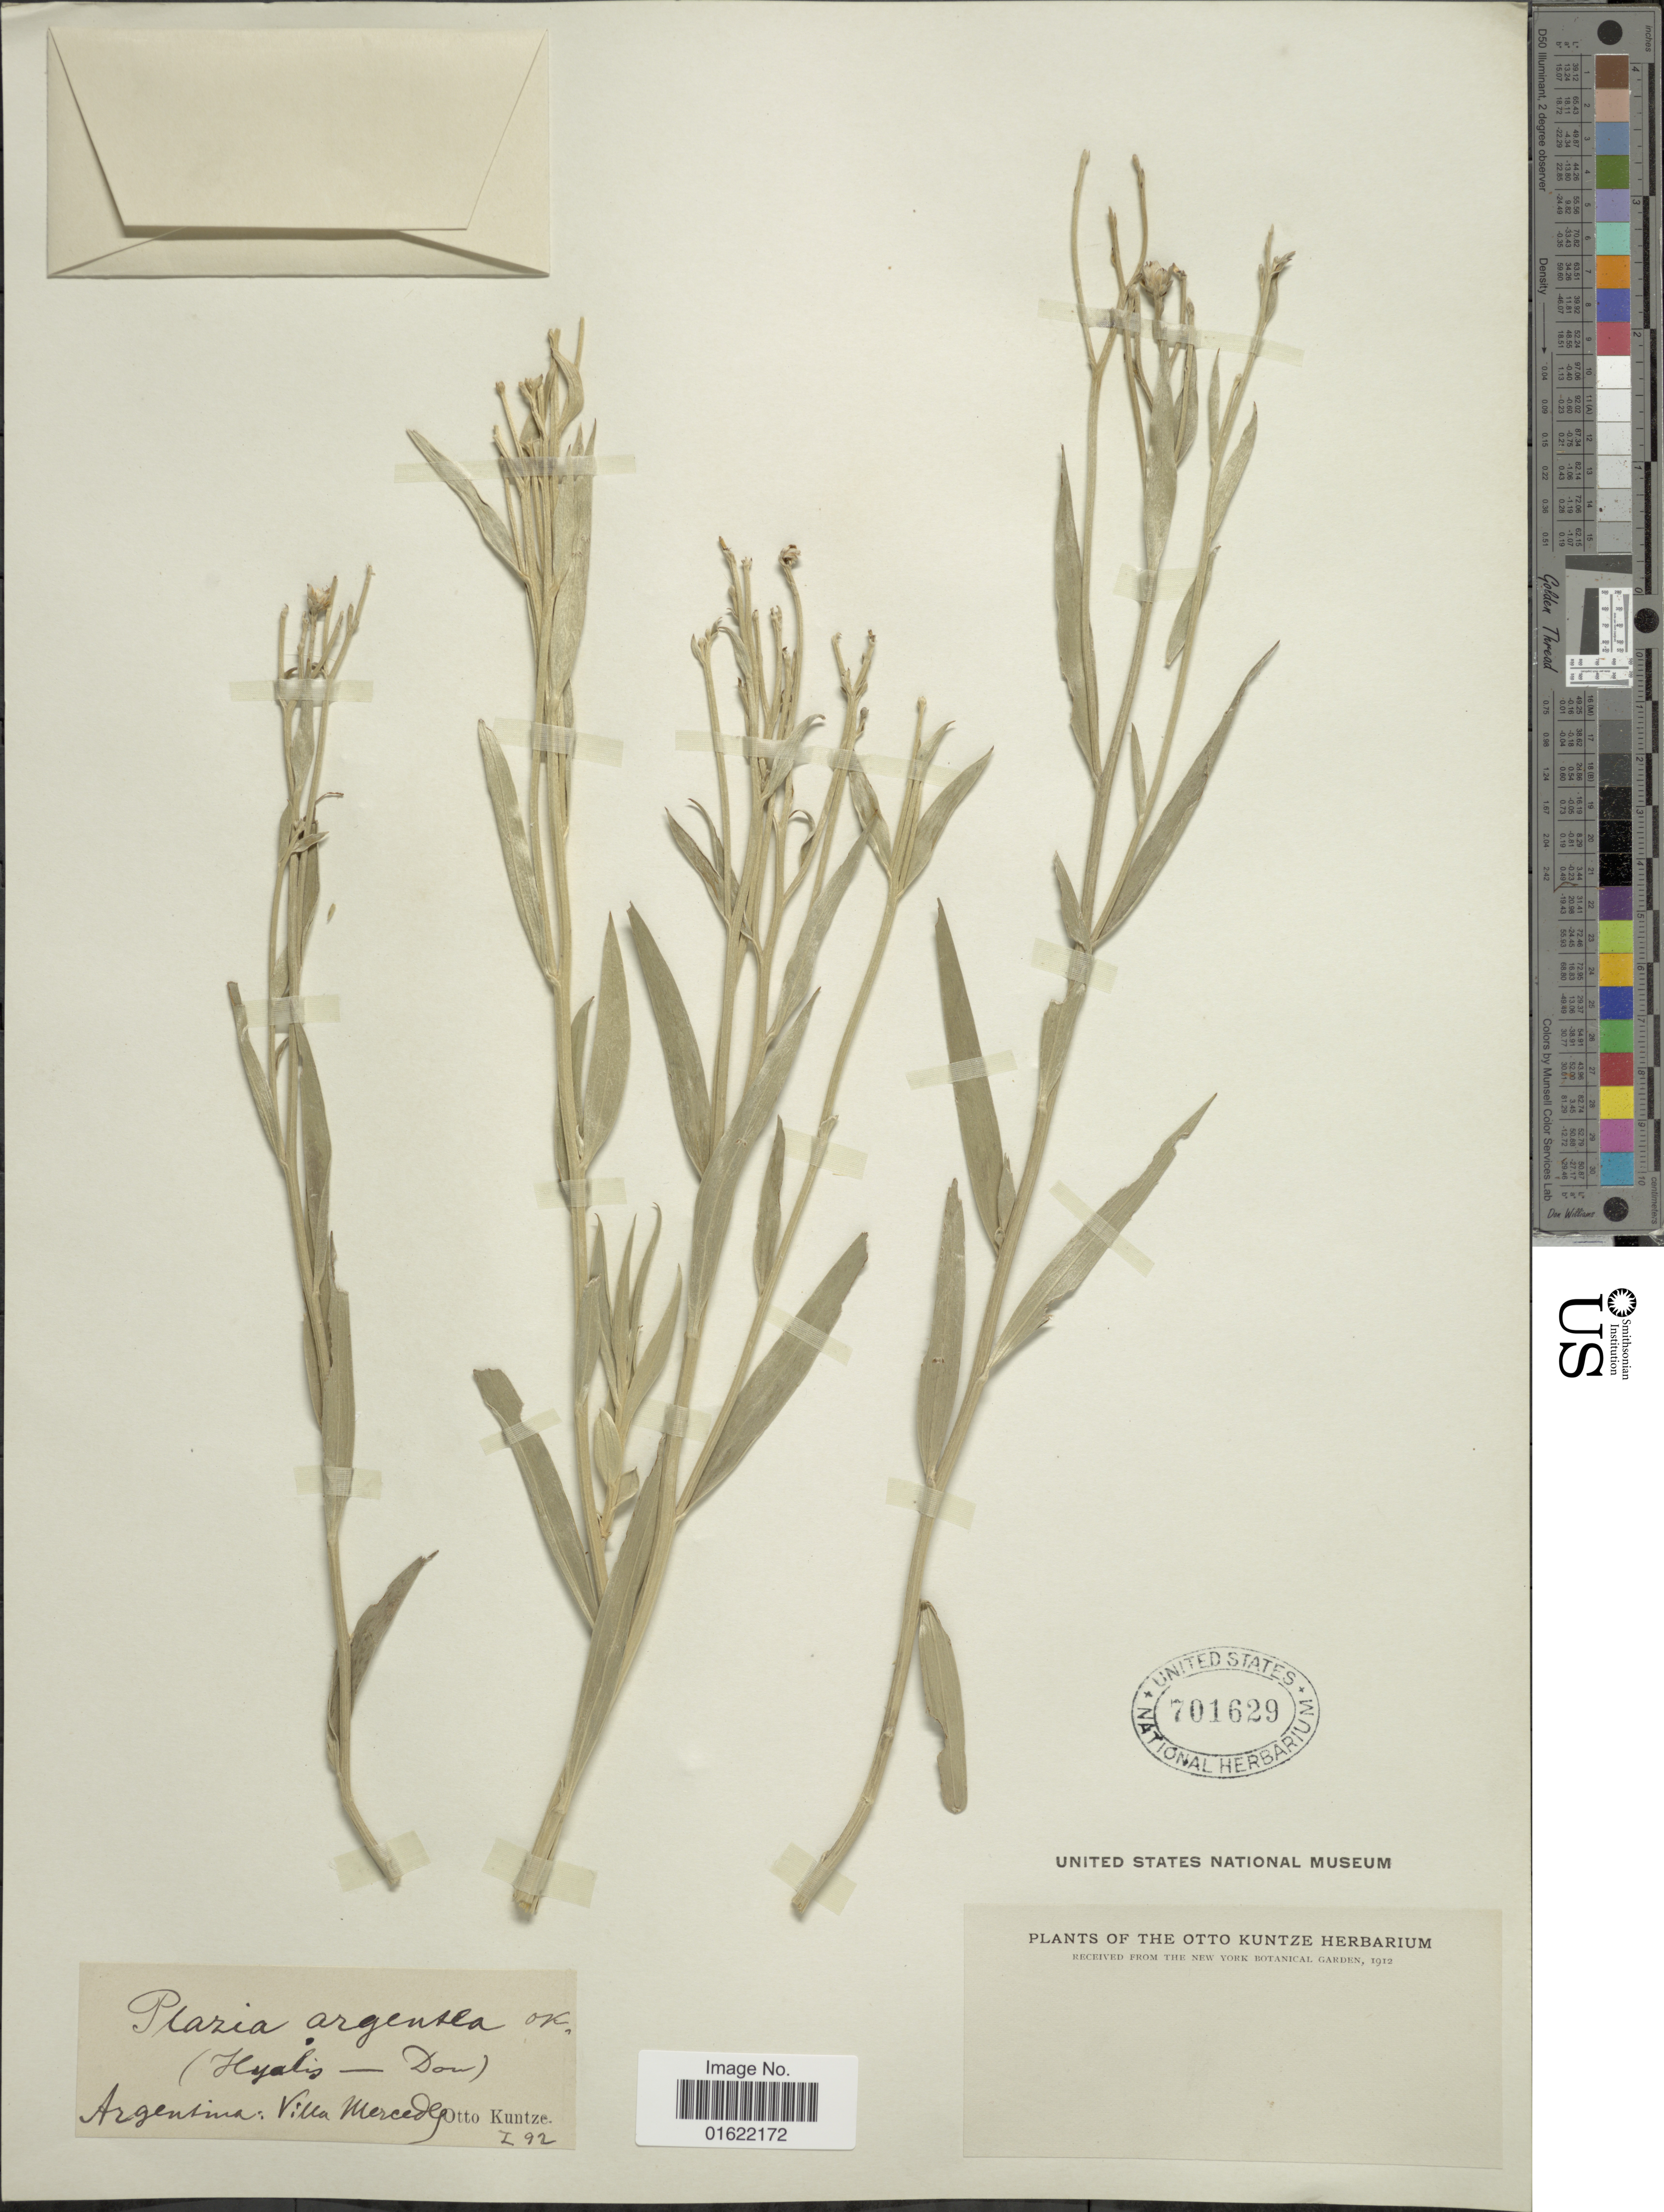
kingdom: Plantae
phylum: Tracheophyta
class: Magnoliopsida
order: Asterales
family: Asteraceae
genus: Hyalis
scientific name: Hyalis argentea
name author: D. Don ex Hook. & Arn.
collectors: C.E.O. Kuntze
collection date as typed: Transcribed d/m/y: /1/92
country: Argentina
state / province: San Luis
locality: Villa Mercedes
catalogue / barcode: US 701629